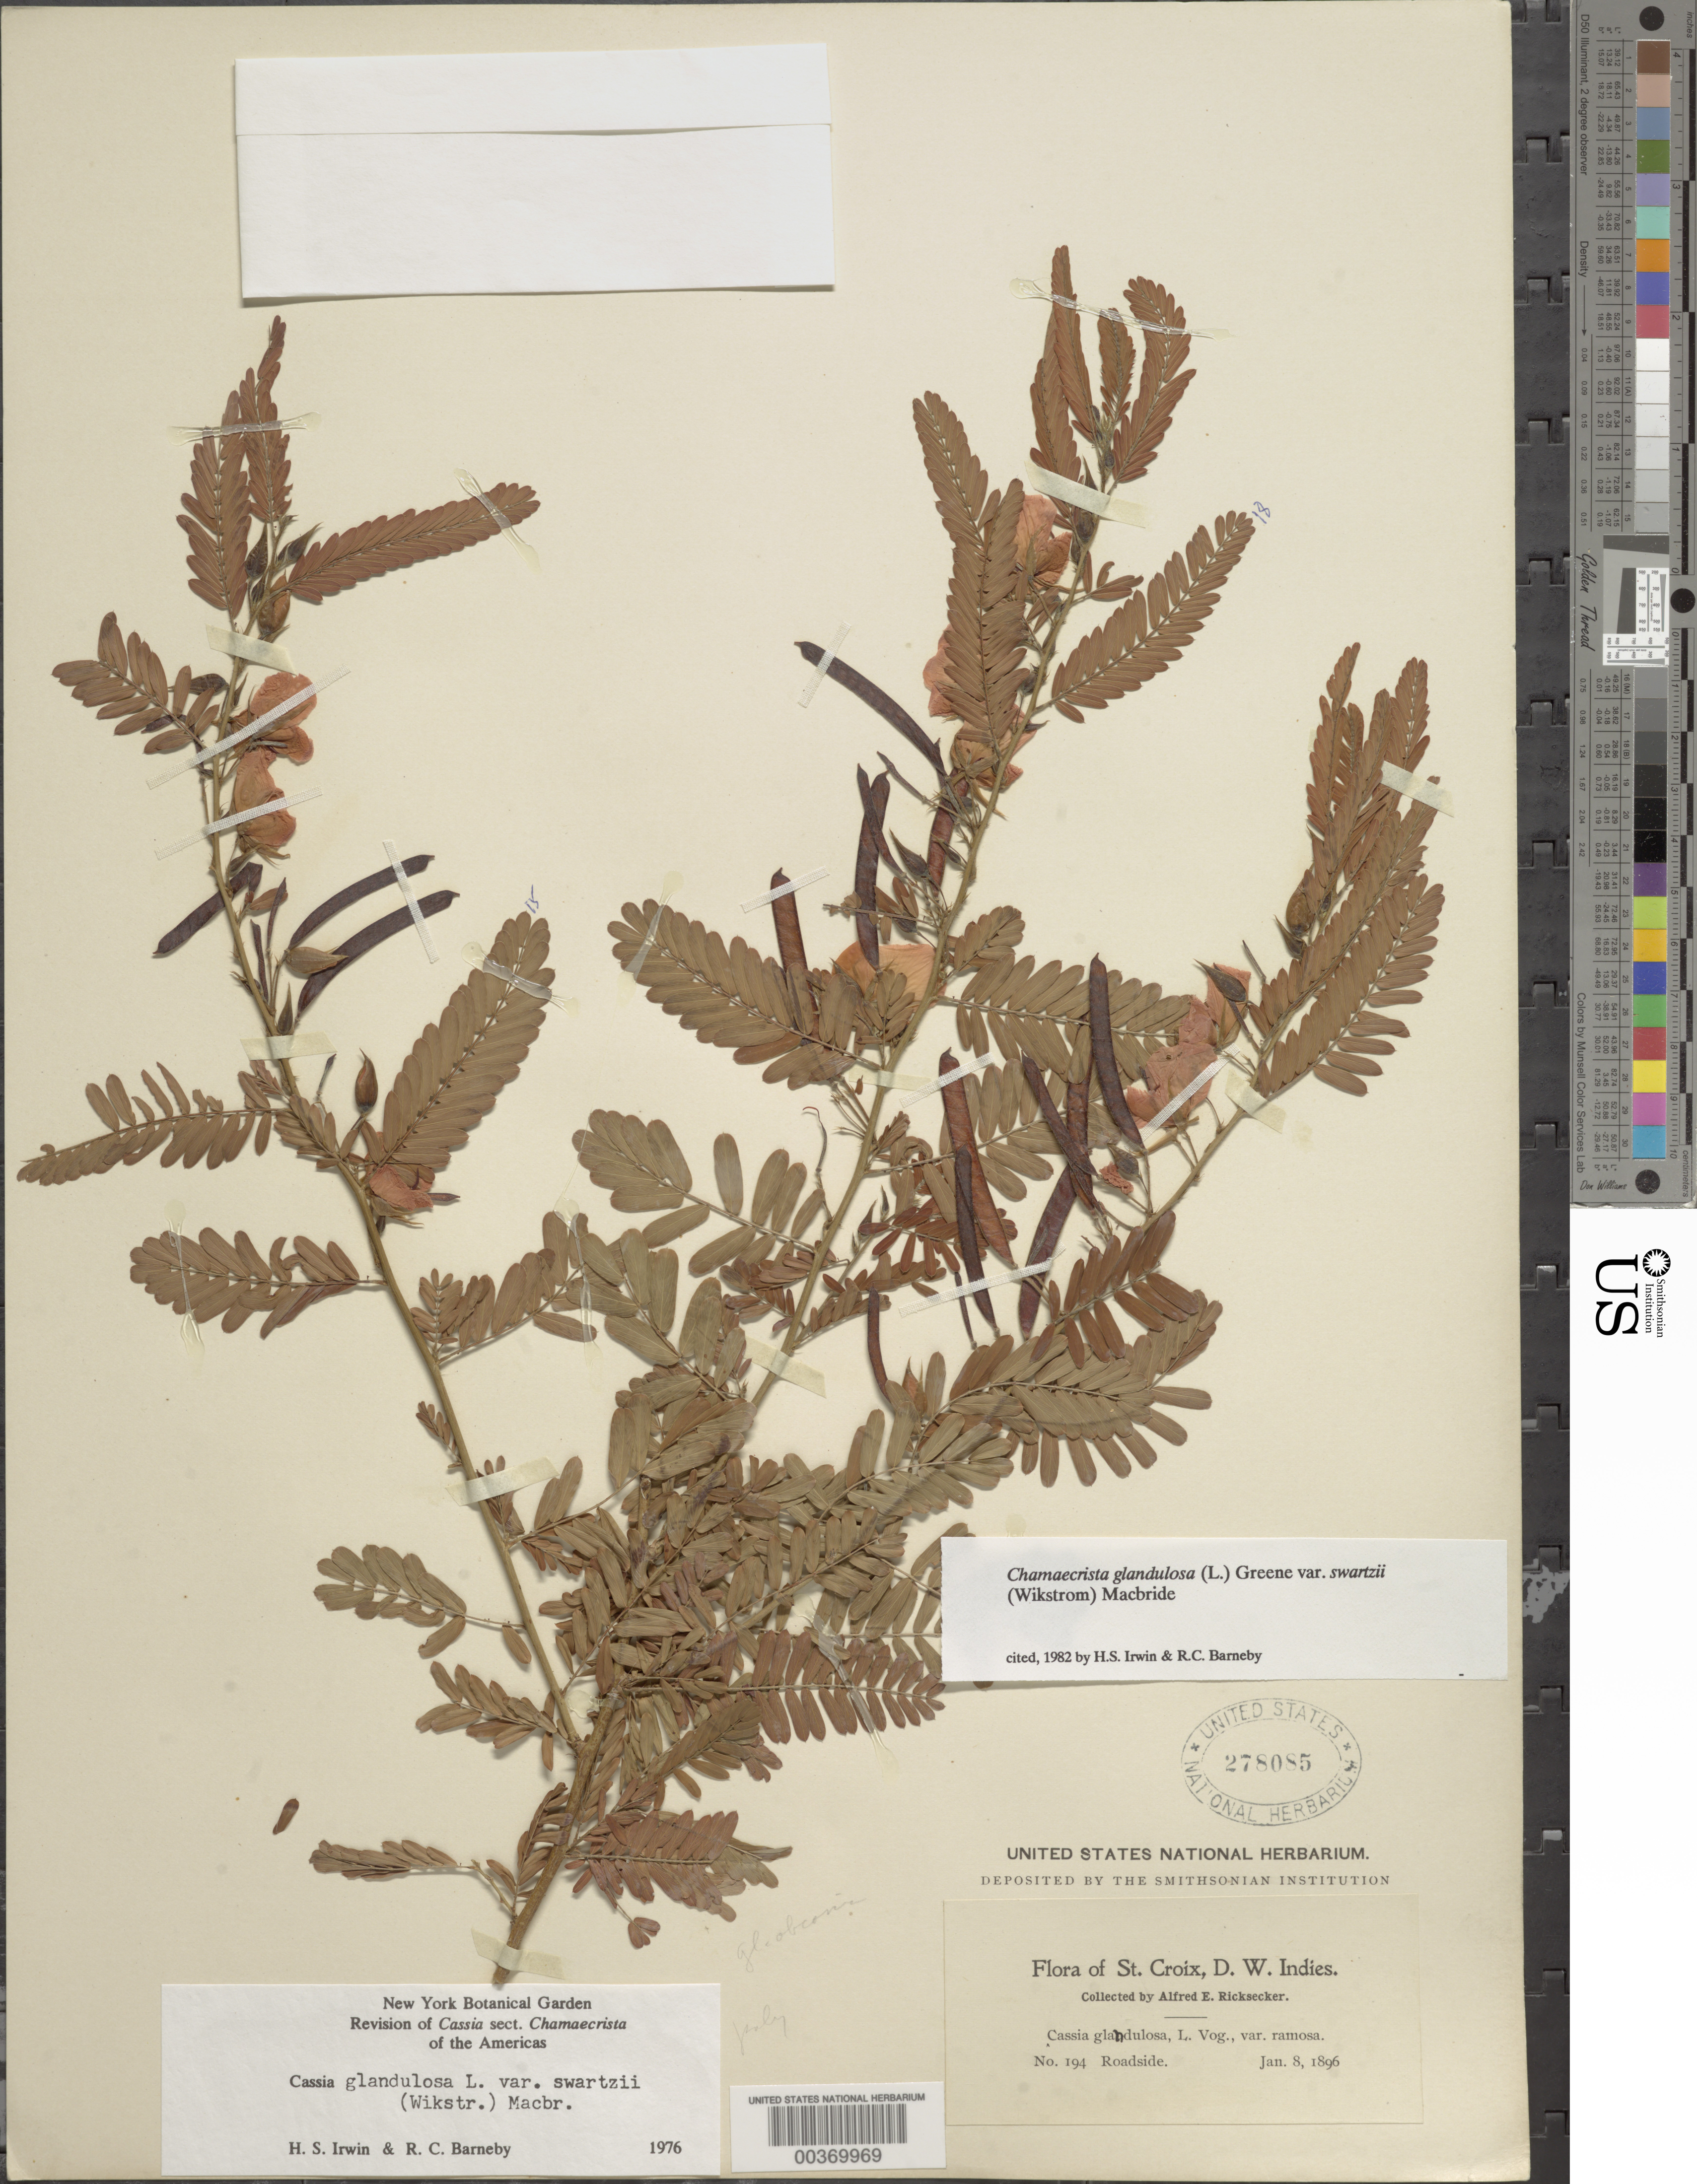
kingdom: Plantae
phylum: Tracheophyta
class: Magnoliopsida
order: Fabales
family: Fabaceae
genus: Chamaecrista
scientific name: Chamaecrista glandulosa var. swartzii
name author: (Wikstr.) H.S. Irwin & Barneby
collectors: A. E. Ricksecker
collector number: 194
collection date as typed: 08 Jan 1896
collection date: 1896-01-08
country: U.S. Virgin Islands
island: St. Croix Island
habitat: Roadside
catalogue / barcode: US 278085